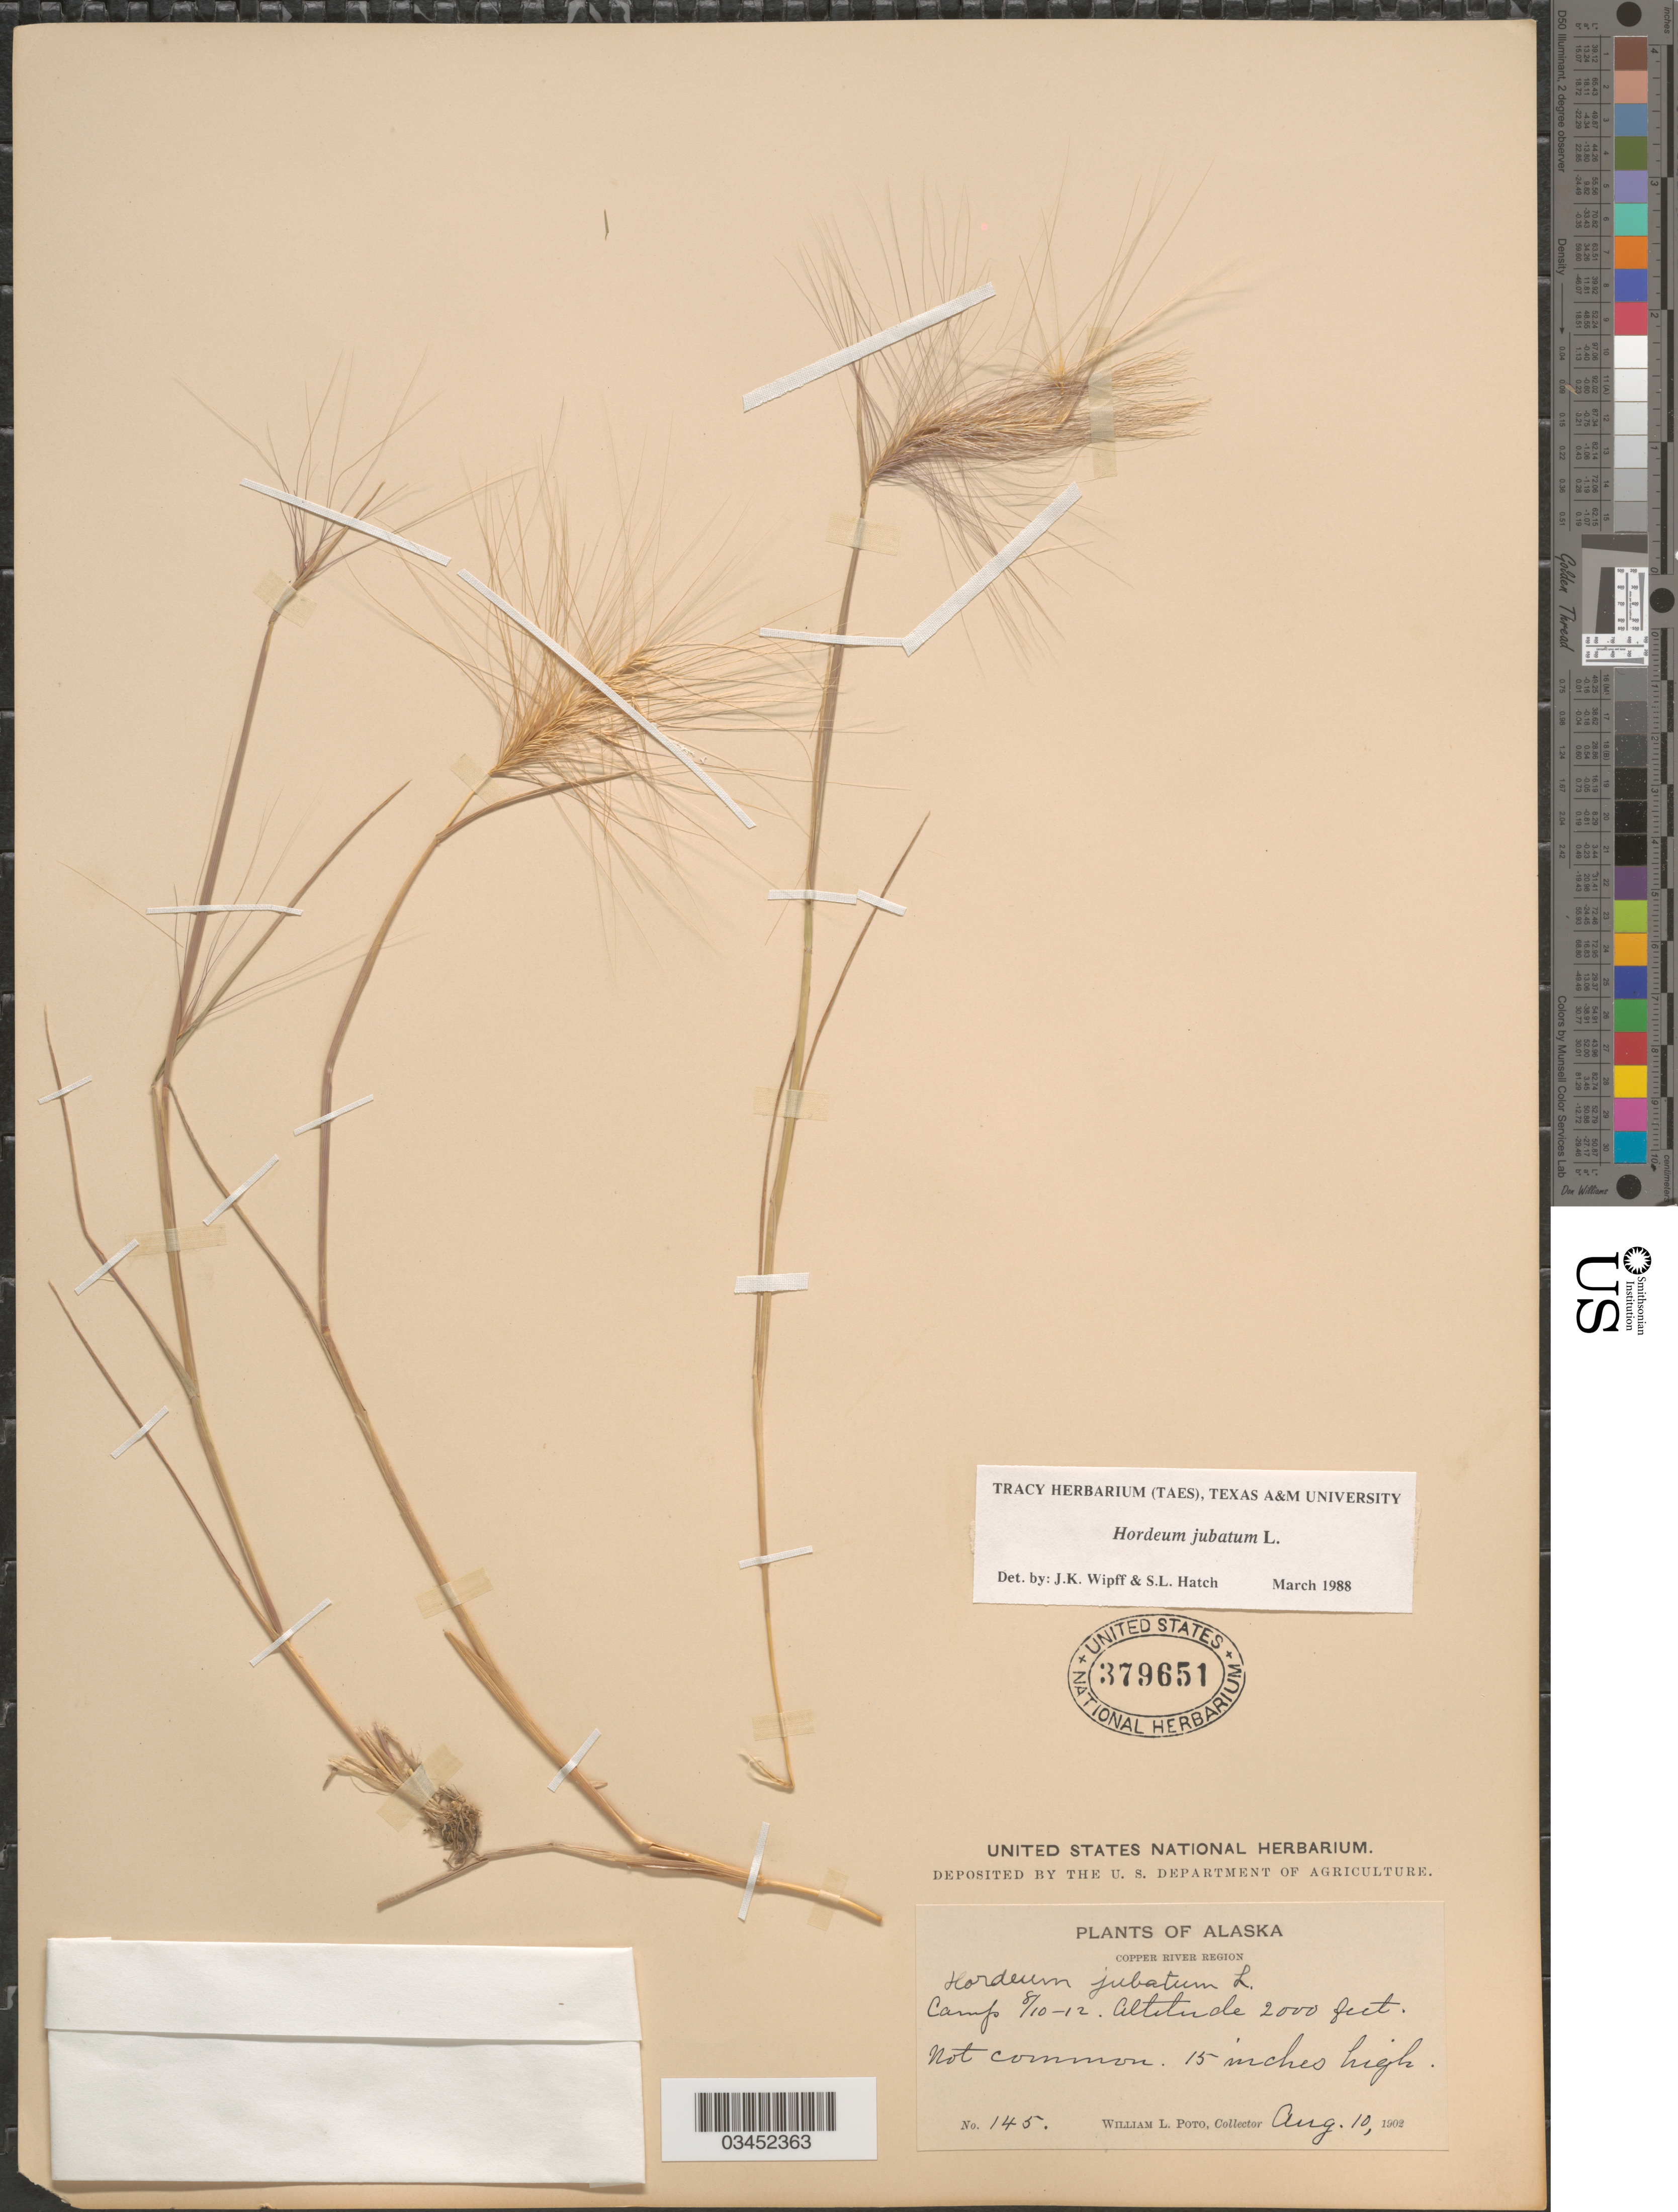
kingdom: Plantae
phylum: Tracheophyta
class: Liliopsida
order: Poales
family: Poaceae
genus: Hordeum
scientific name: Hordeum jubatum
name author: L.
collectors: W. Poto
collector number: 145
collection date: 1902-08-10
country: United States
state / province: Alaska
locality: Copper River Region. Camp 8/10-12.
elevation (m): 610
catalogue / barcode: US 379651